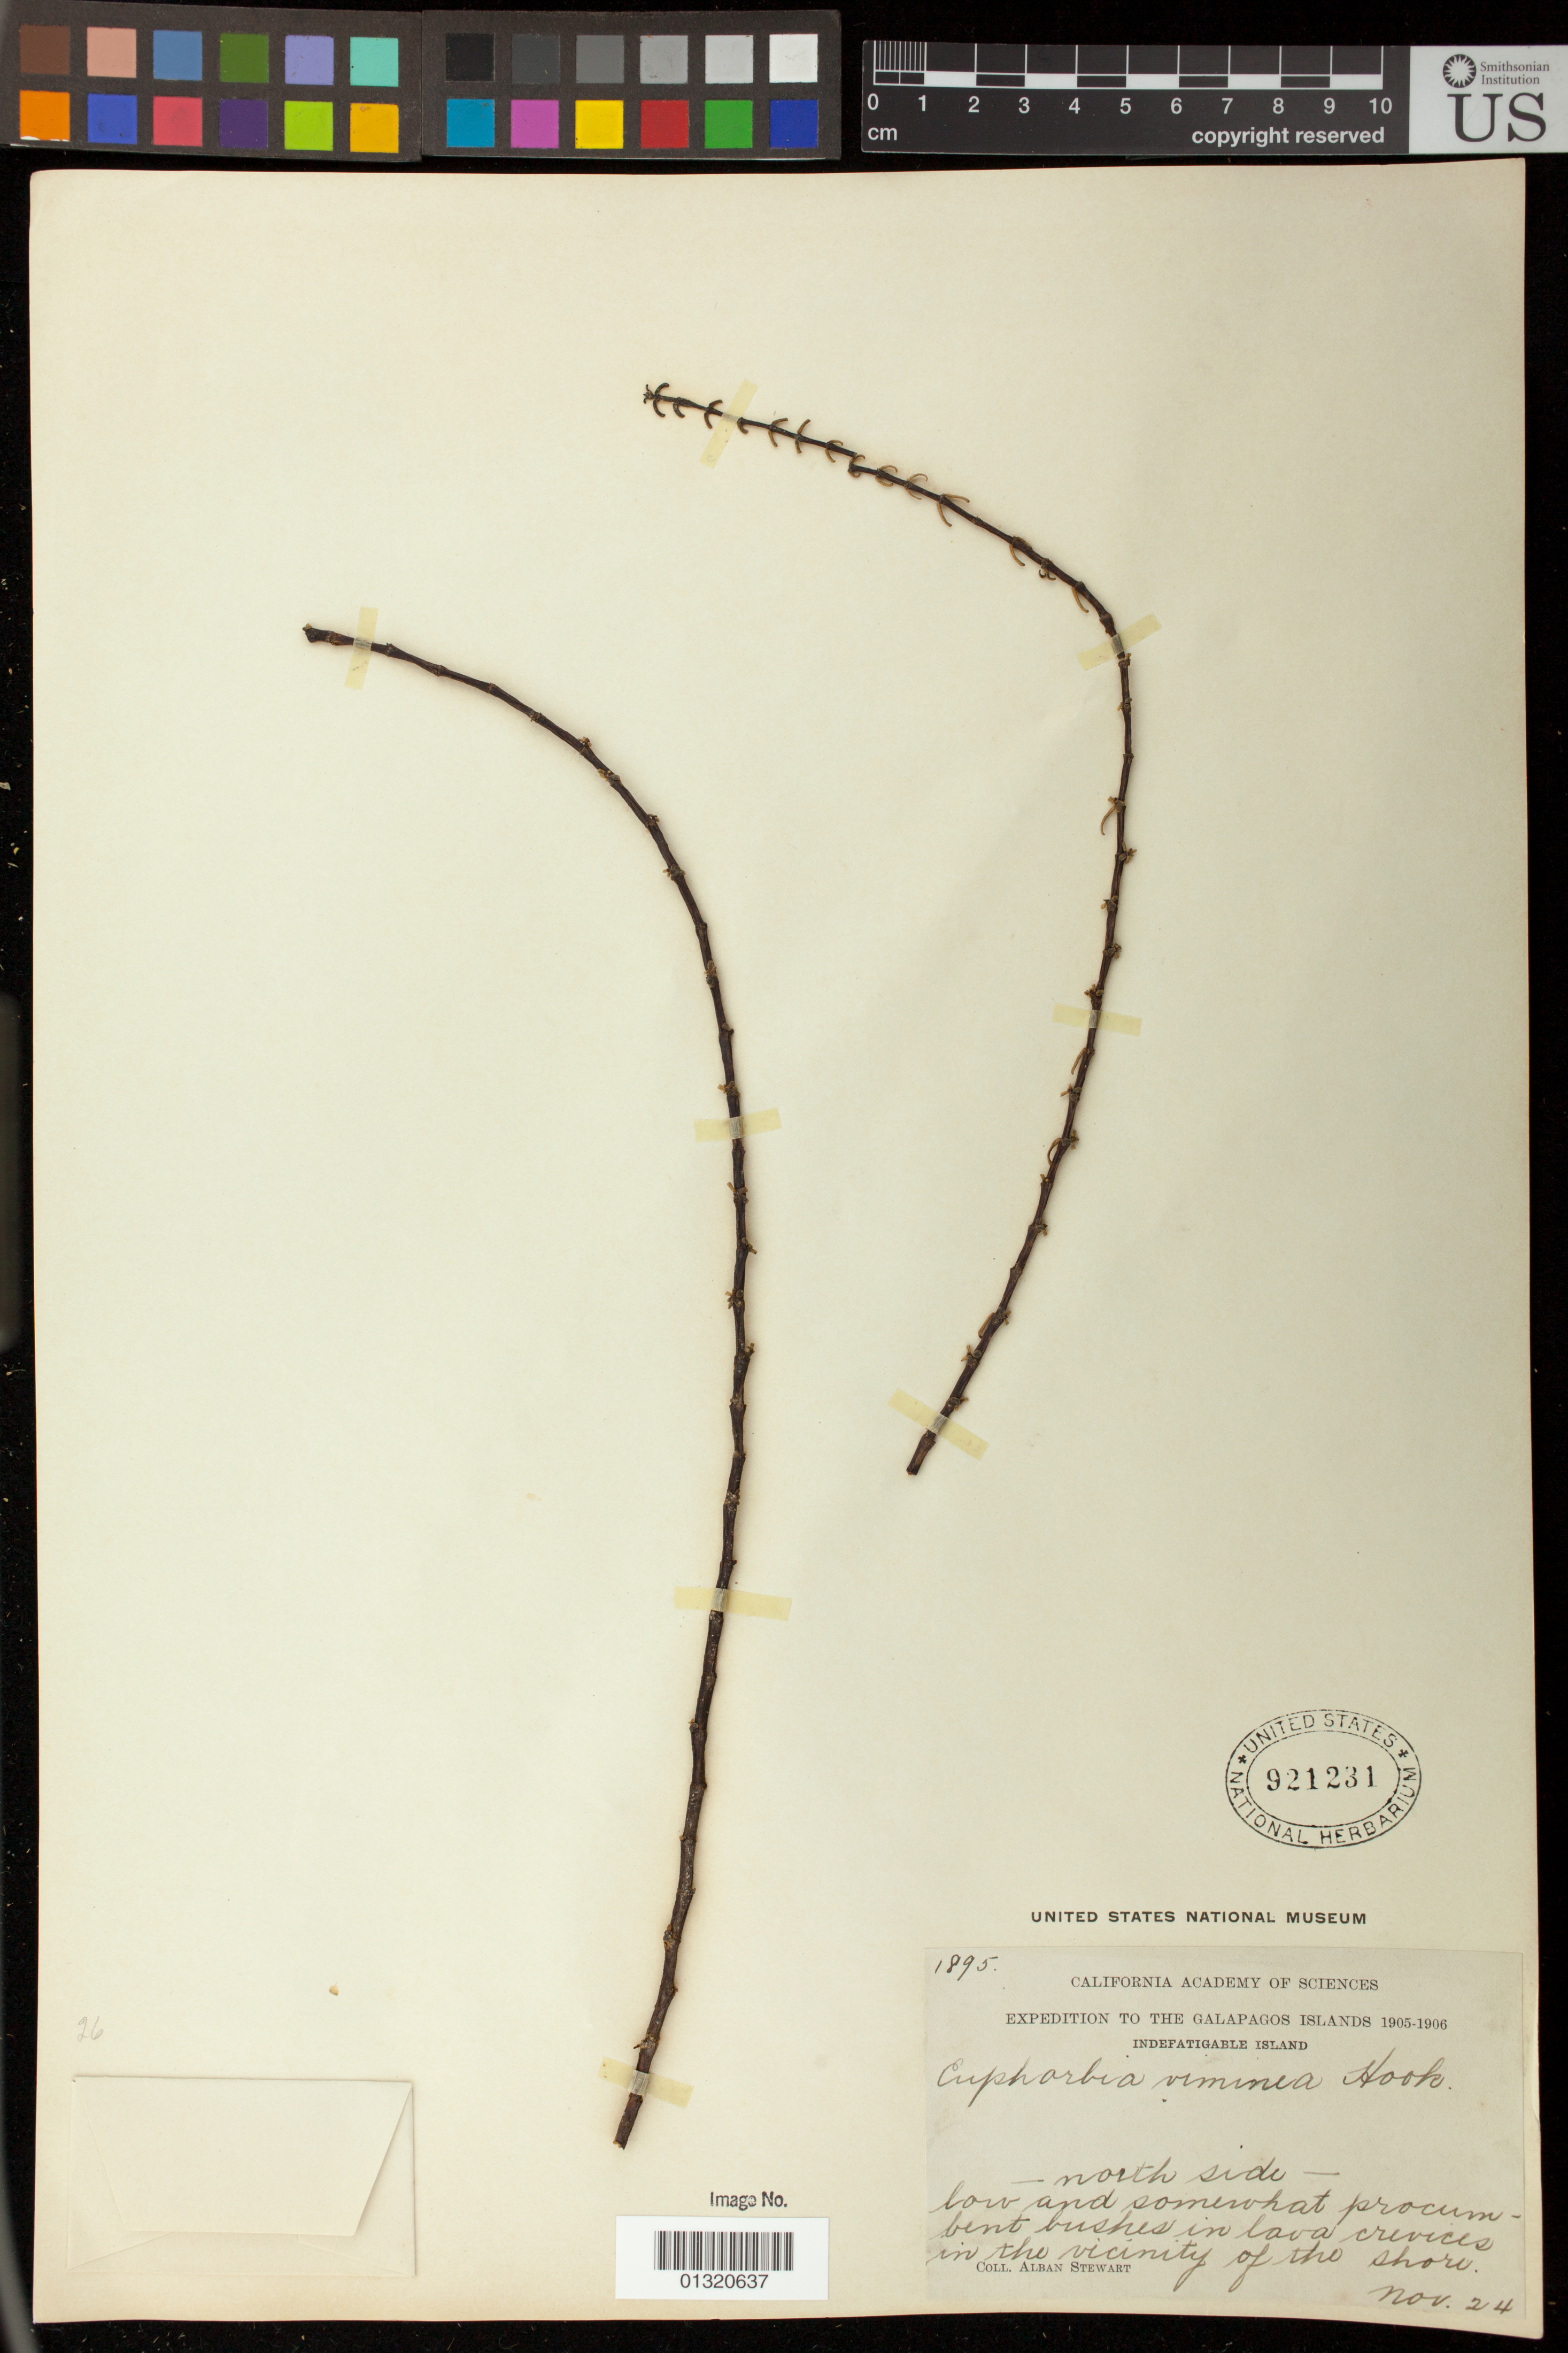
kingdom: Plantae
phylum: Tracheophyta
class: Magnoliopsida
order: Malpighiales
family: Euphorbiaceae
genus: Euphorbia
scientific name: Euphorbia viminea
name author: Hook. f.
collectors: A. Stewart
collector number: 1895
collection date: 1905-11-24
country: Ecuador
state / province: Colón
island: Santa Cruz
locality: Indefatigable Island, north side.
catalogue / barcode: US 921231